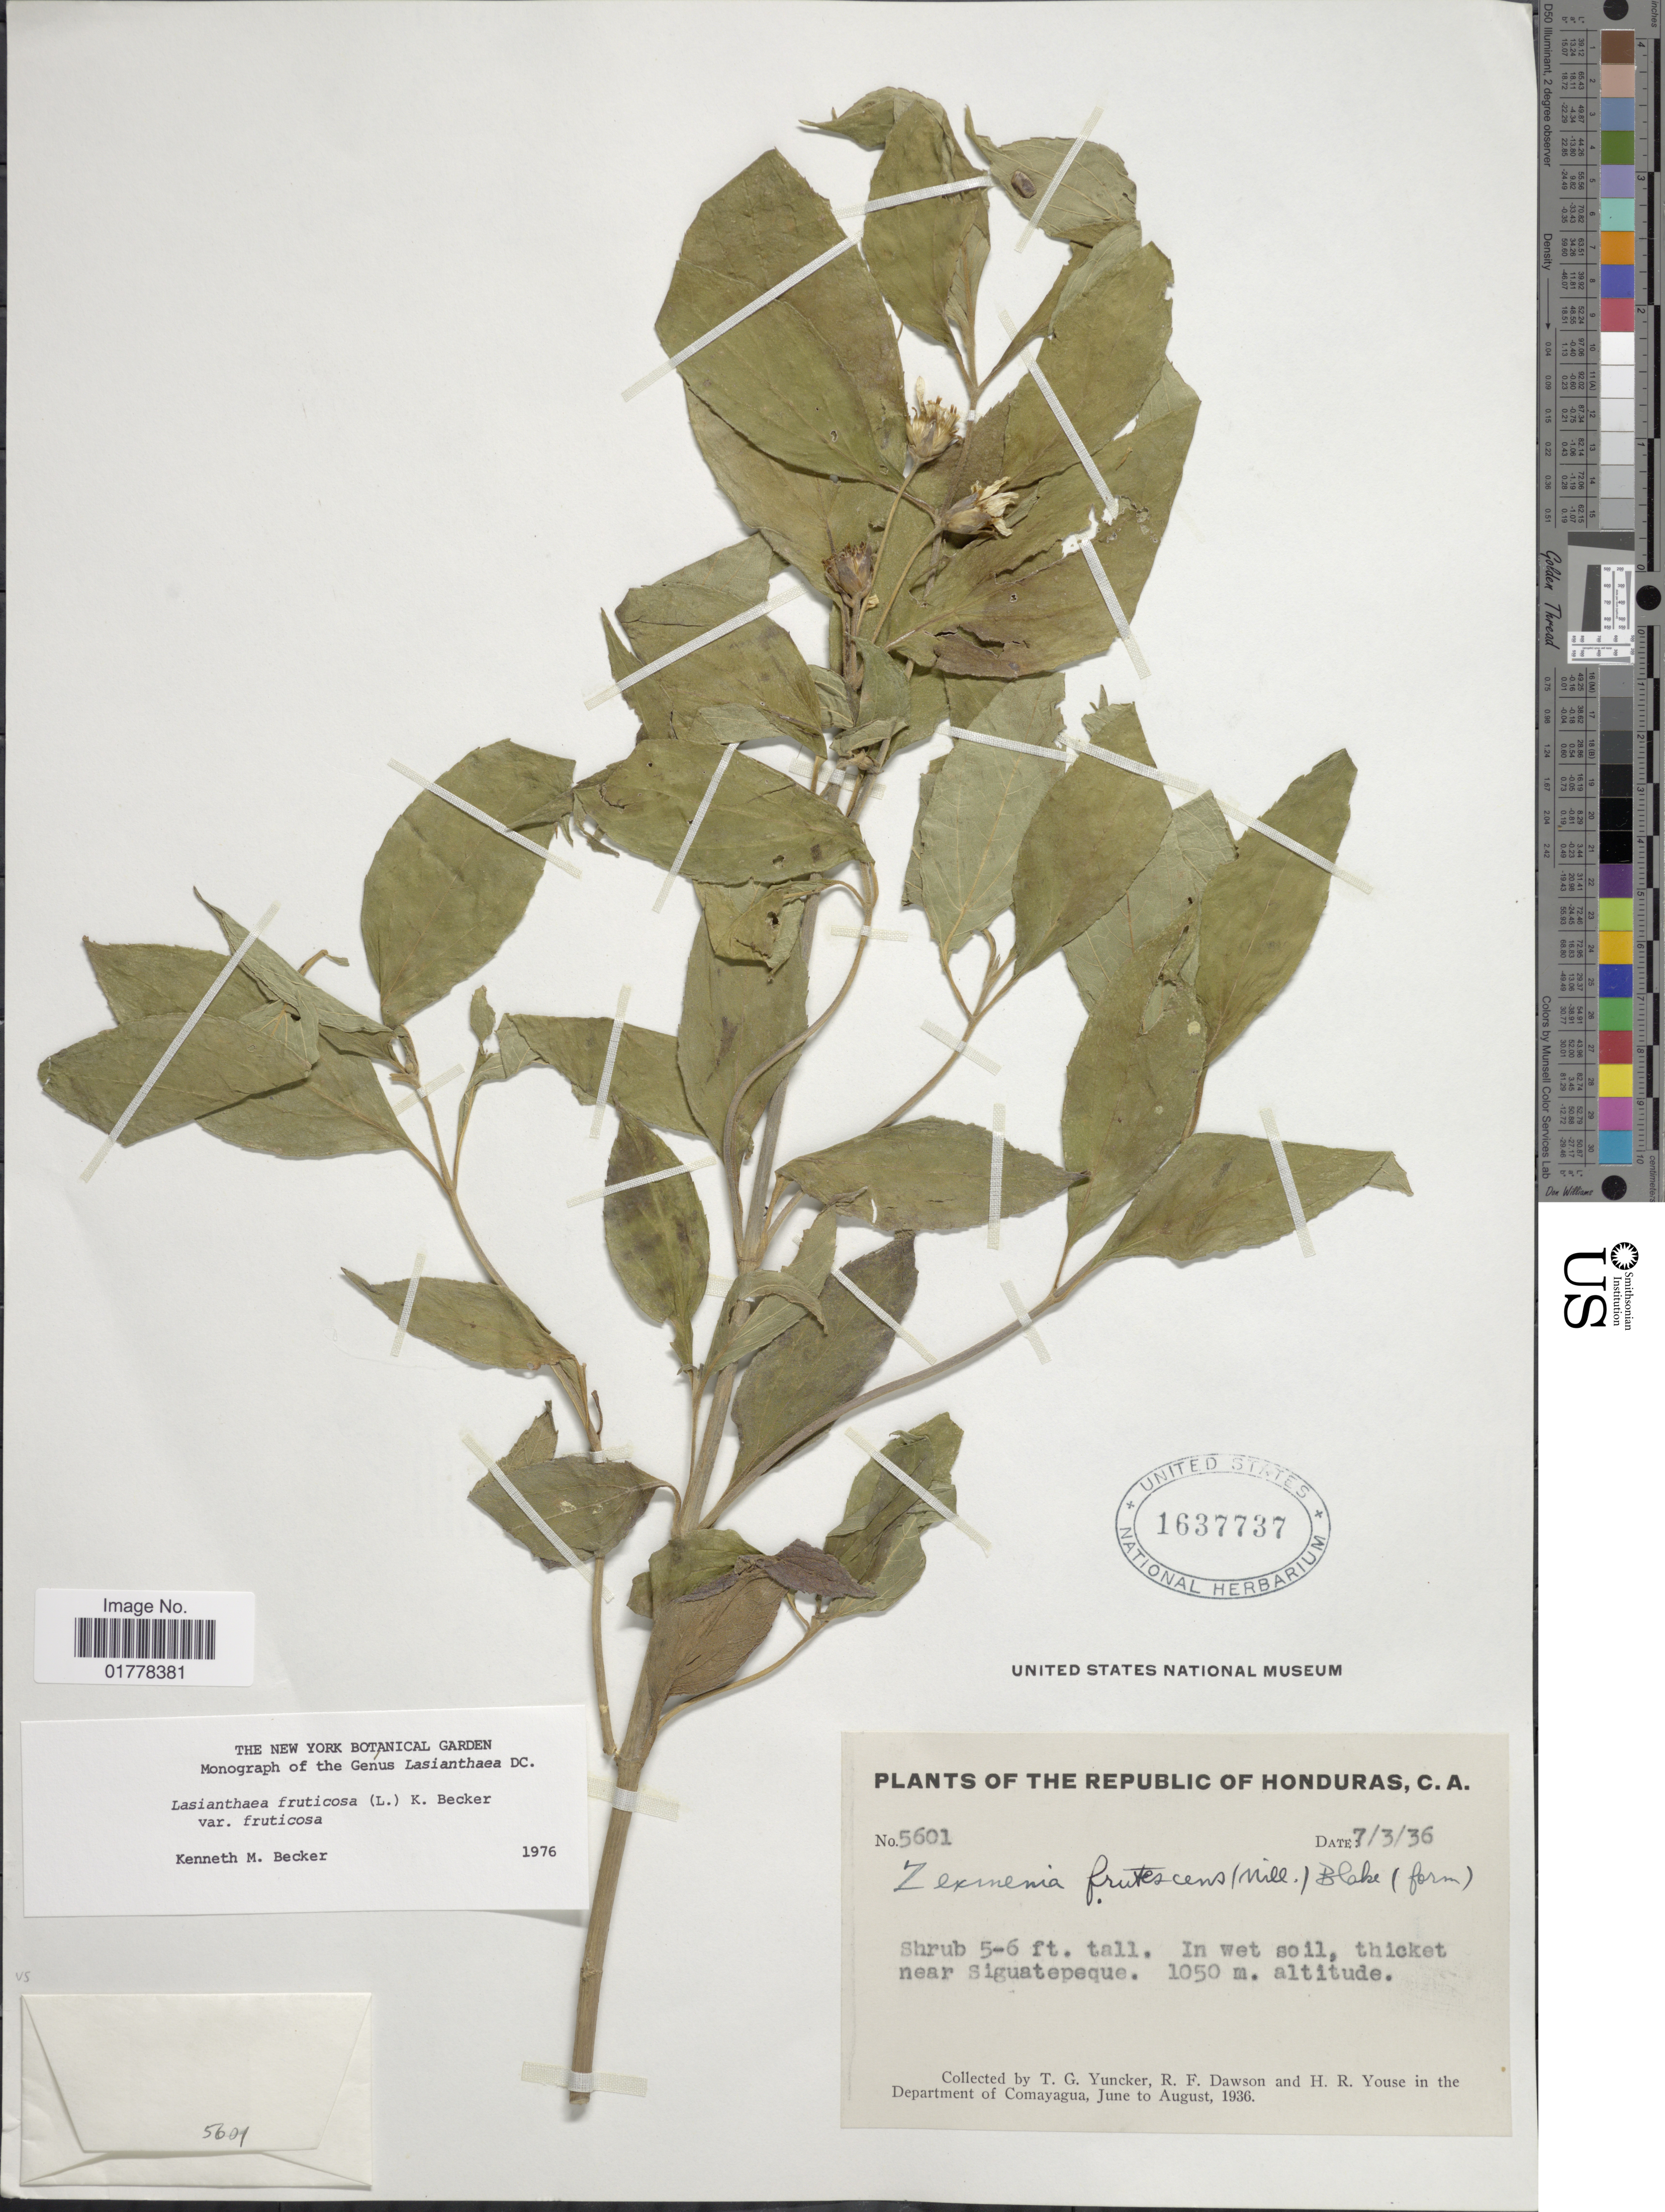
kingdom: Plantae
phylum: Tracheophyta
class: Magnoliopsida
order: Asterales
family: Asteraceae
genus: Lasianthaea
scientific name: Lasianthaea fruticosa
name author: (L.) K.M. Becker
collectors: T. G. Yuncker, R. F. Dawson & H. Youse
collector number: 5601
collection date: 1936-03-07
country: Honduras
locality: Republic of Honduras, C.A. In wet soil, thicket near Siguatepeque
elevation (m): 1050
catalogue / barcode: US 1637737